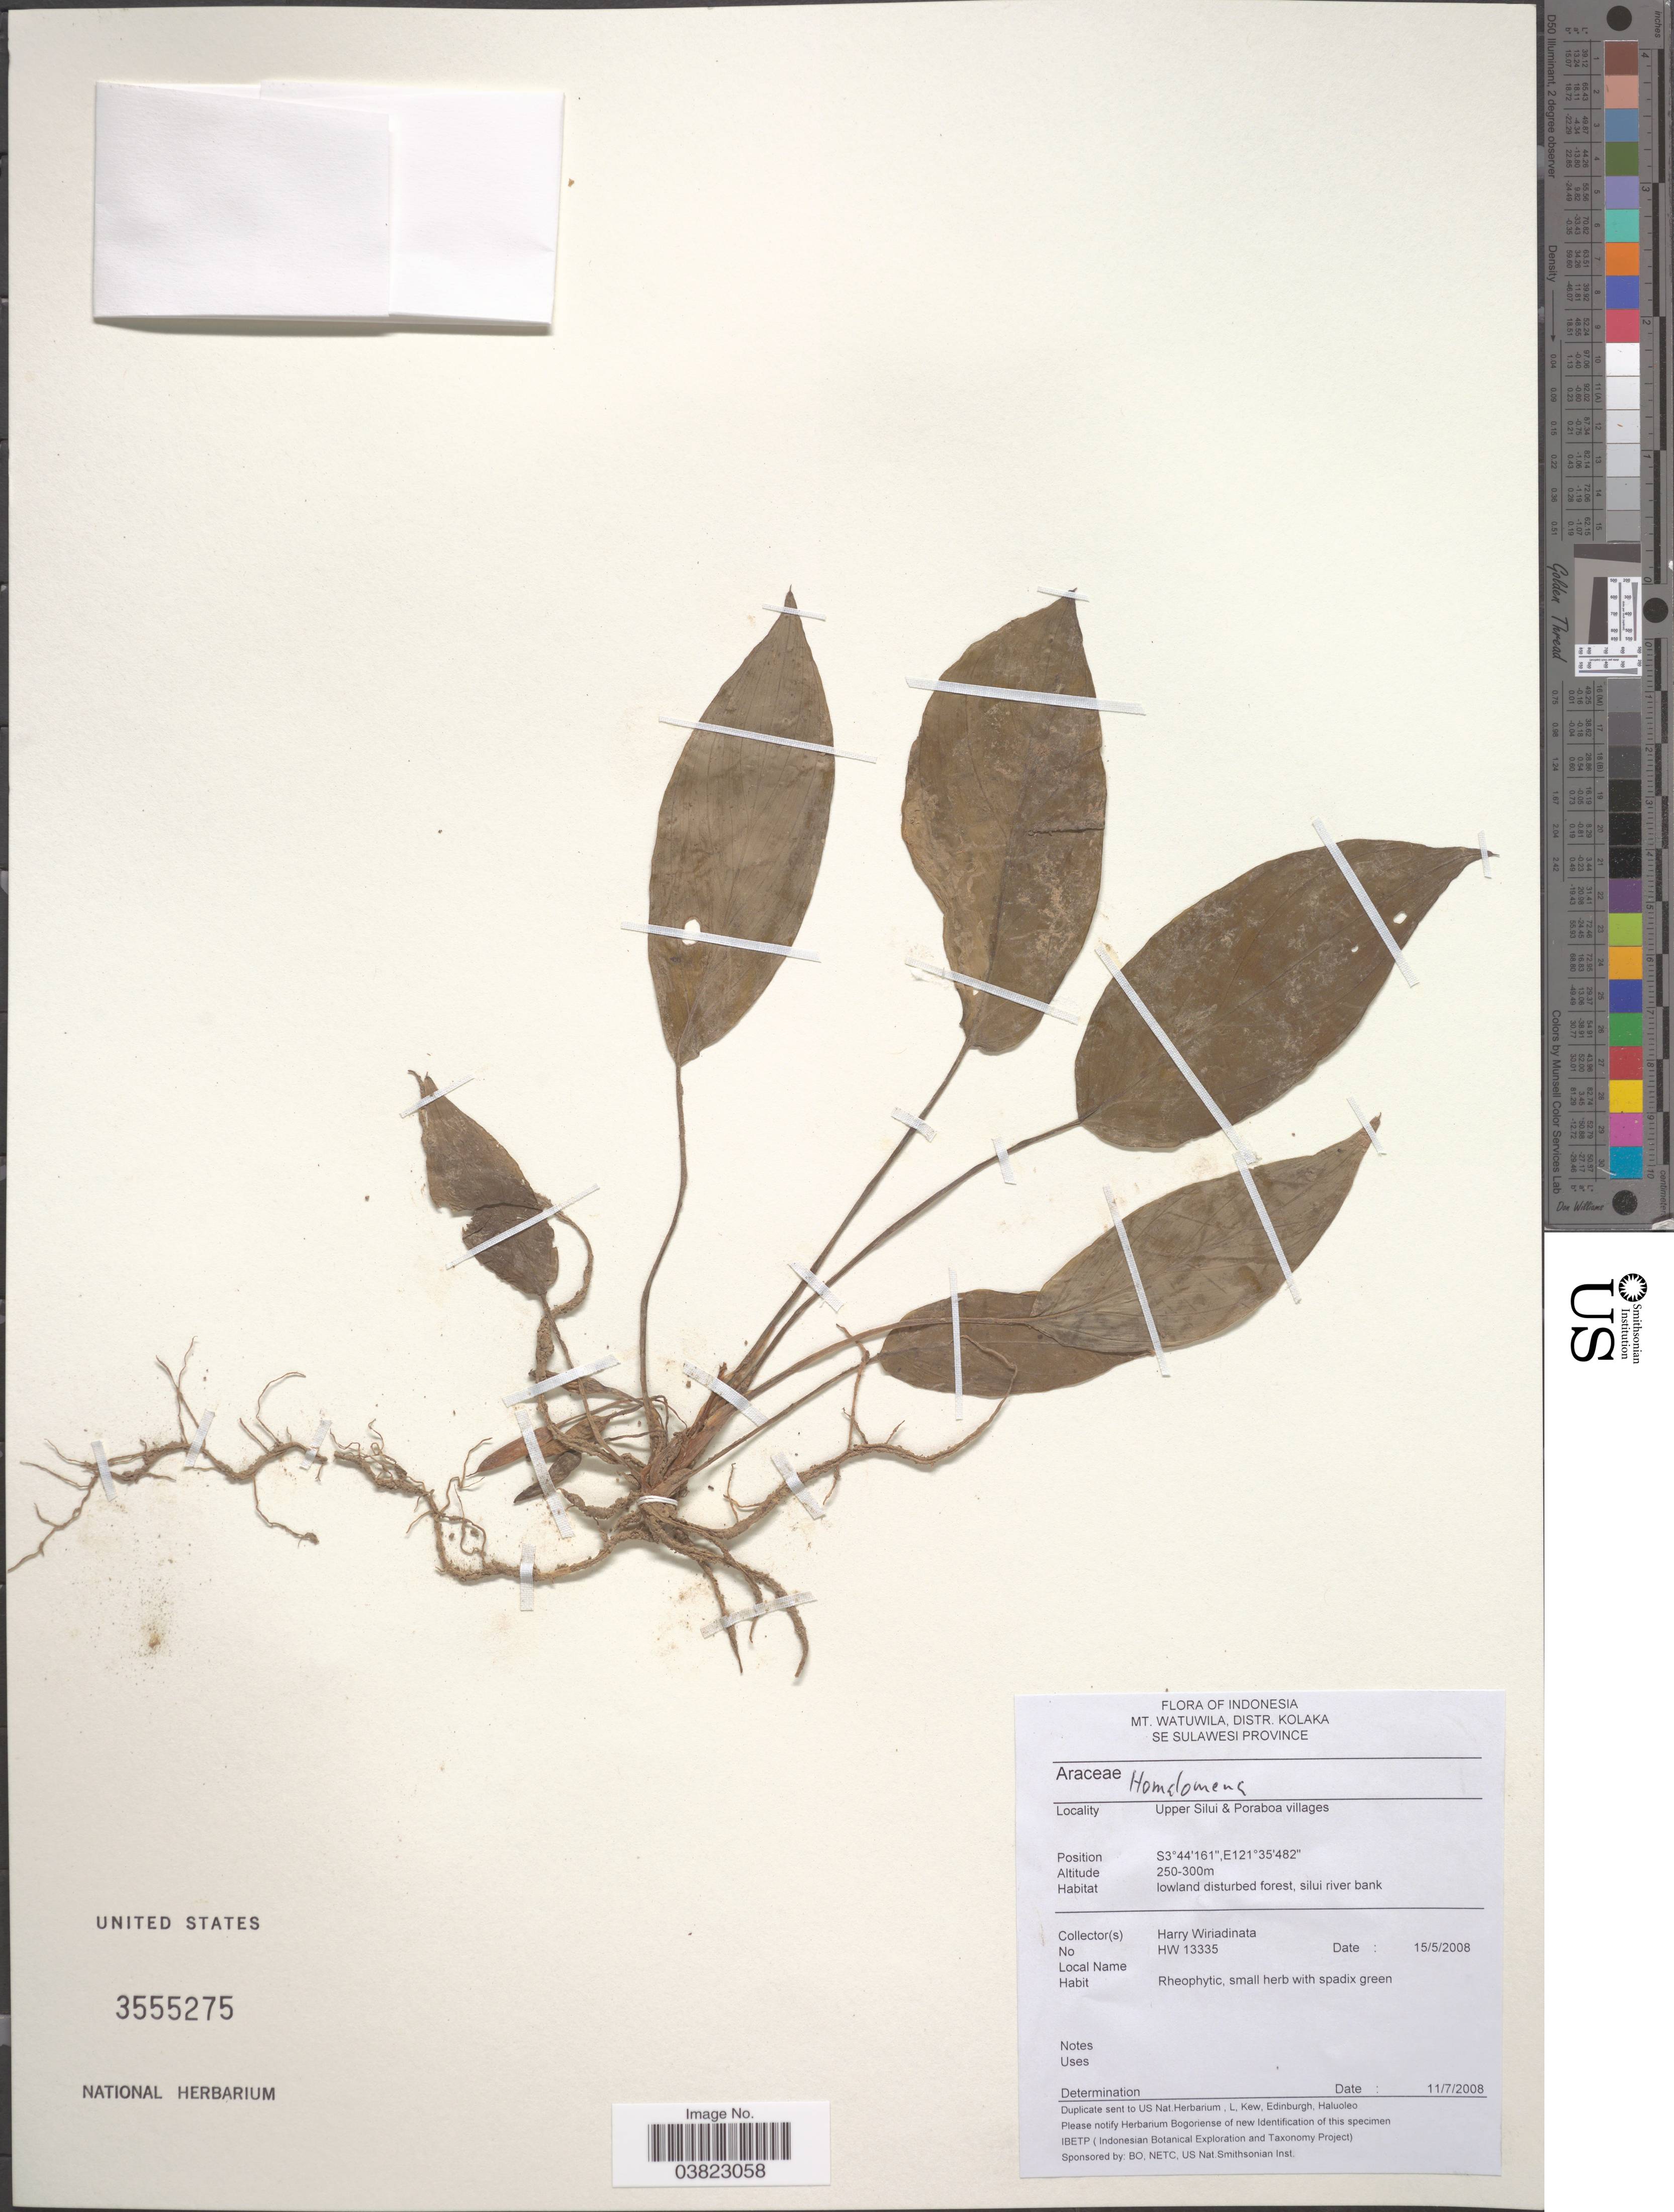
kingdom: Plantae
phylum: Tracheophyta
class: Liliopsida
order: Alismatales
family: Araceae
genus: Homalomena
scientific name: Homalomena sp.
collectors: H. Wiriadinata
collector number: HW 13335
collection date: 2008-05-15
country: Indonesia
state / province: Sulawesi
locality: Mt. Watuwila, Distr. Kolaka. SE Sulawesi Province. Upper Silui & Poraboa villages.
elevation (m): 250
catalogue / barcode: US 3555275